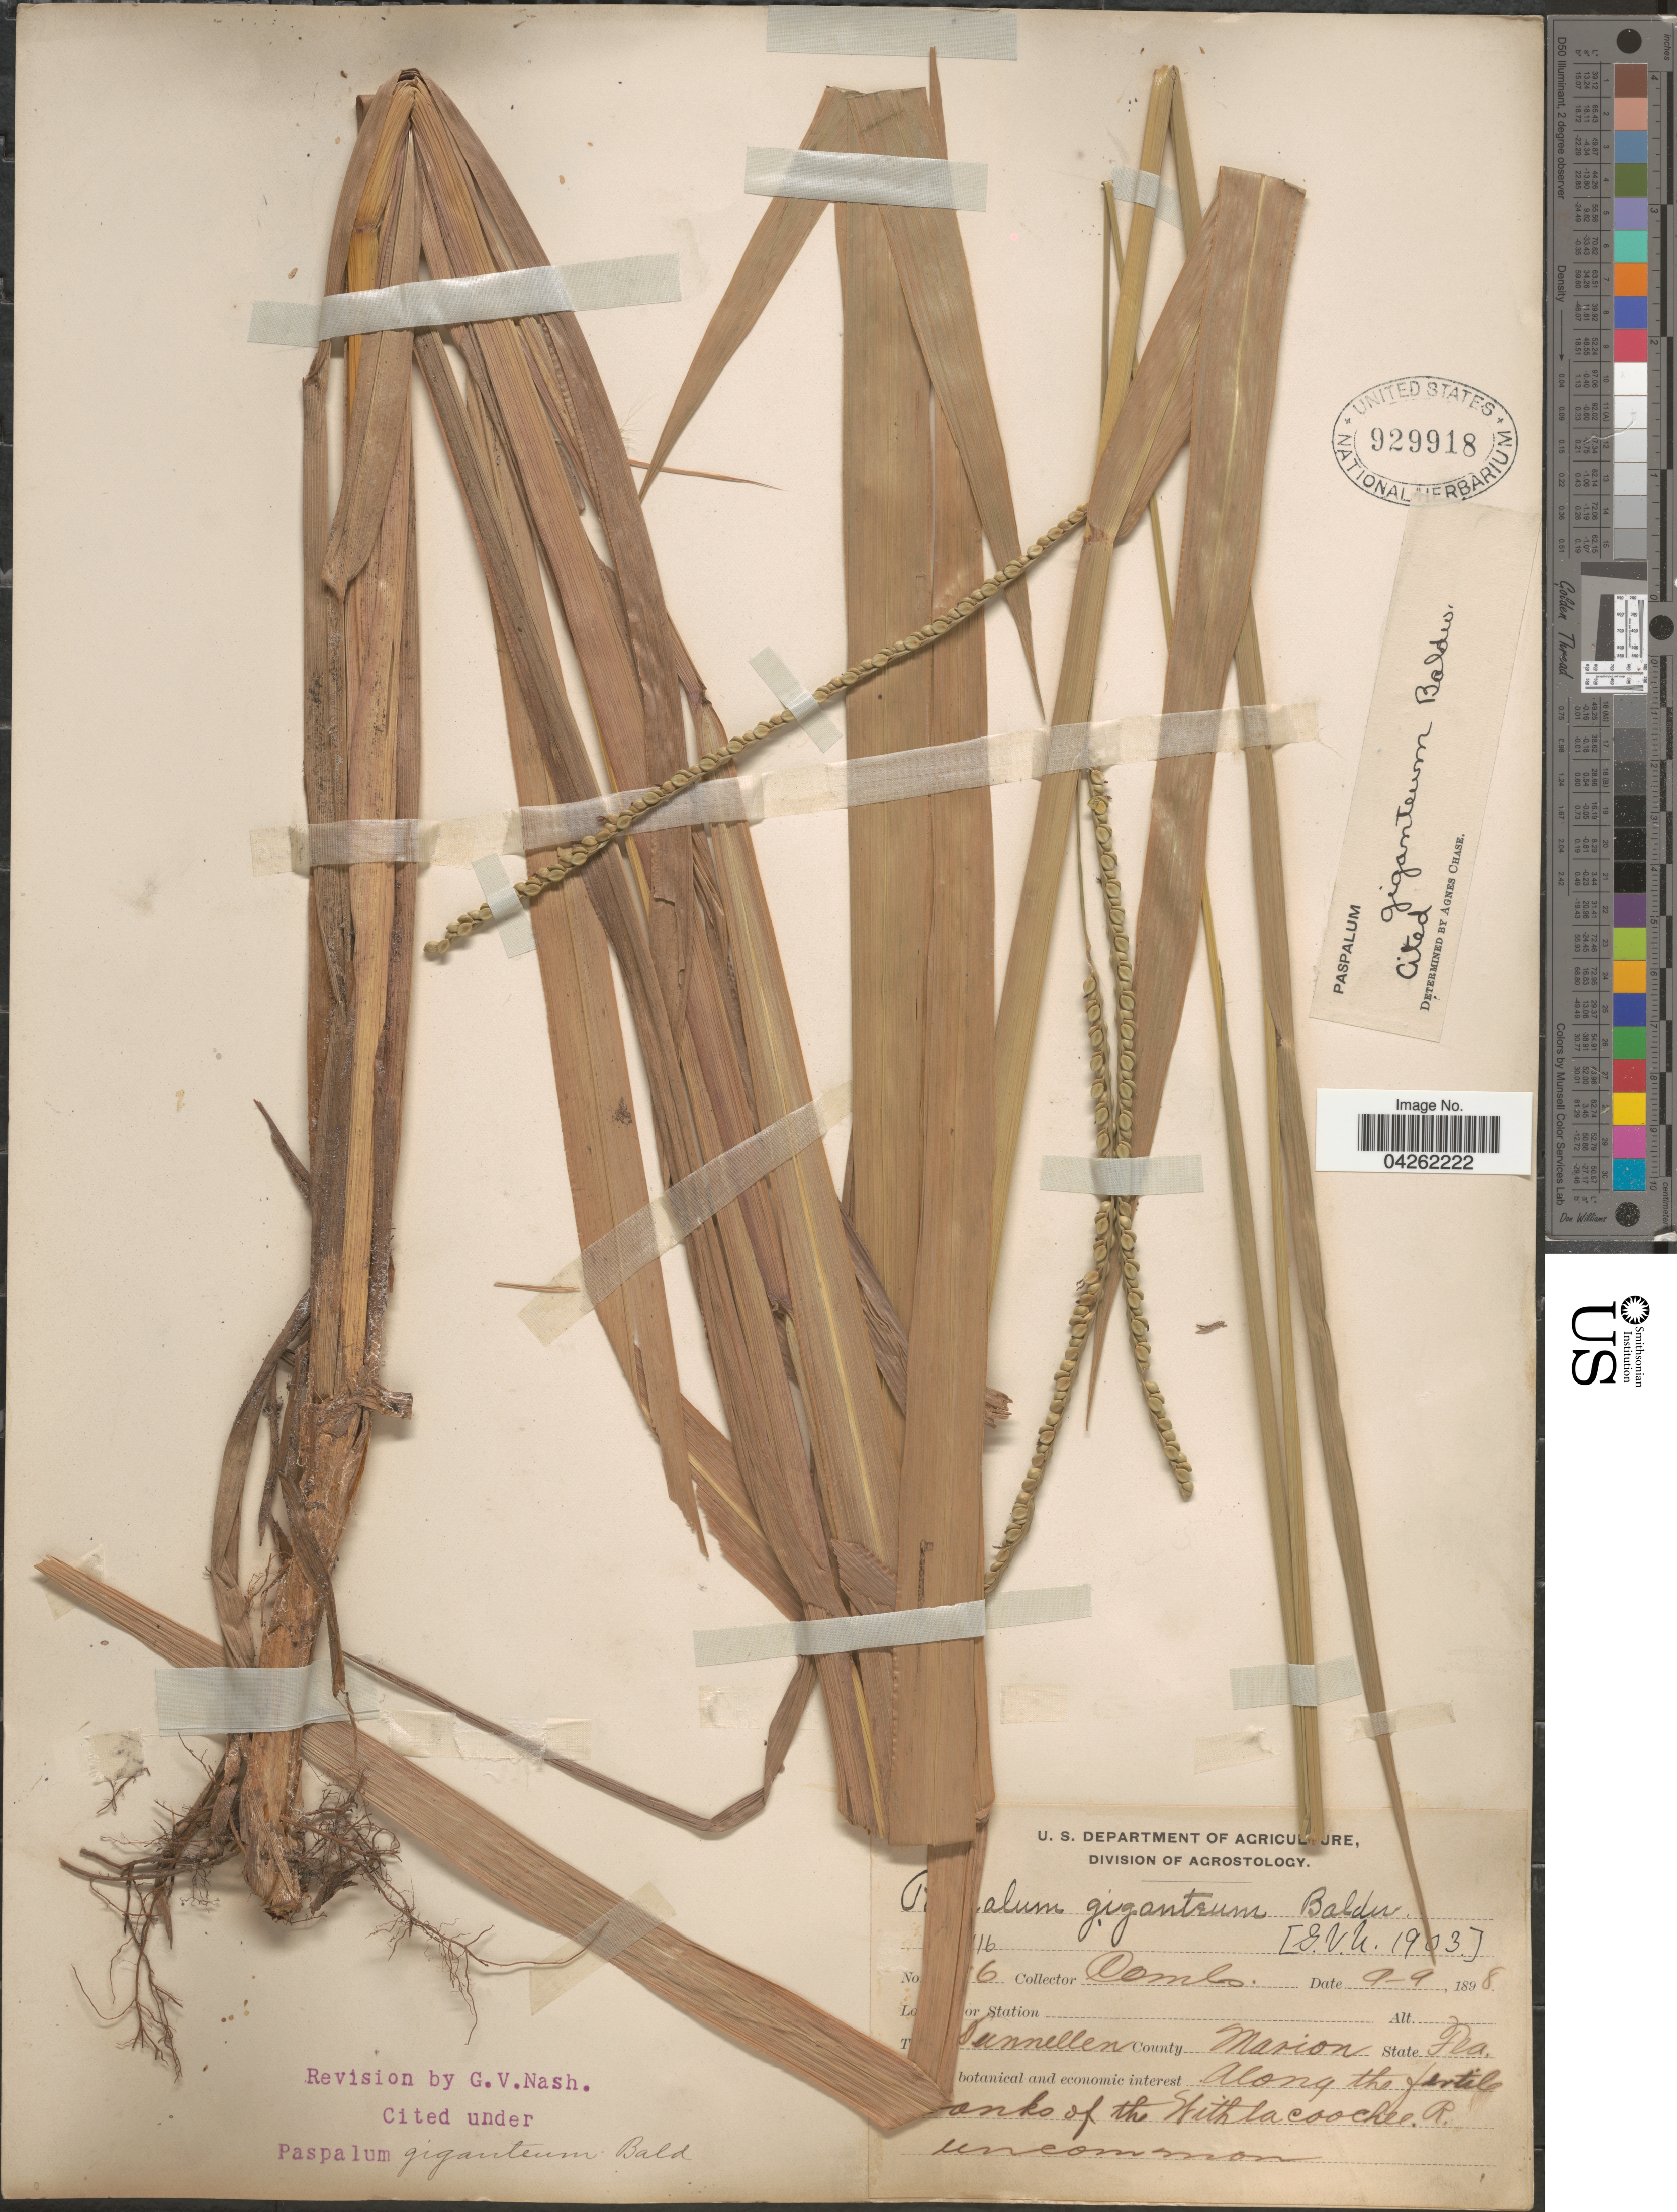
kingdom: Plantae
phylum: Tracheophyta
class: Liliopsida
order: Poales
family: Poaceae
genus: Paspalum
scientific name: Paspalum giganteum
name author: Baldwin ex Vasey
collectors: -. Combs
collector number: !6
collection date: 1898-09-09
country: United States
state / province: Florida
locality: Town Dunnellen. County Marion. Along the fertile banks of the Withlacoochee R.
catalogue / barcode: US 929918